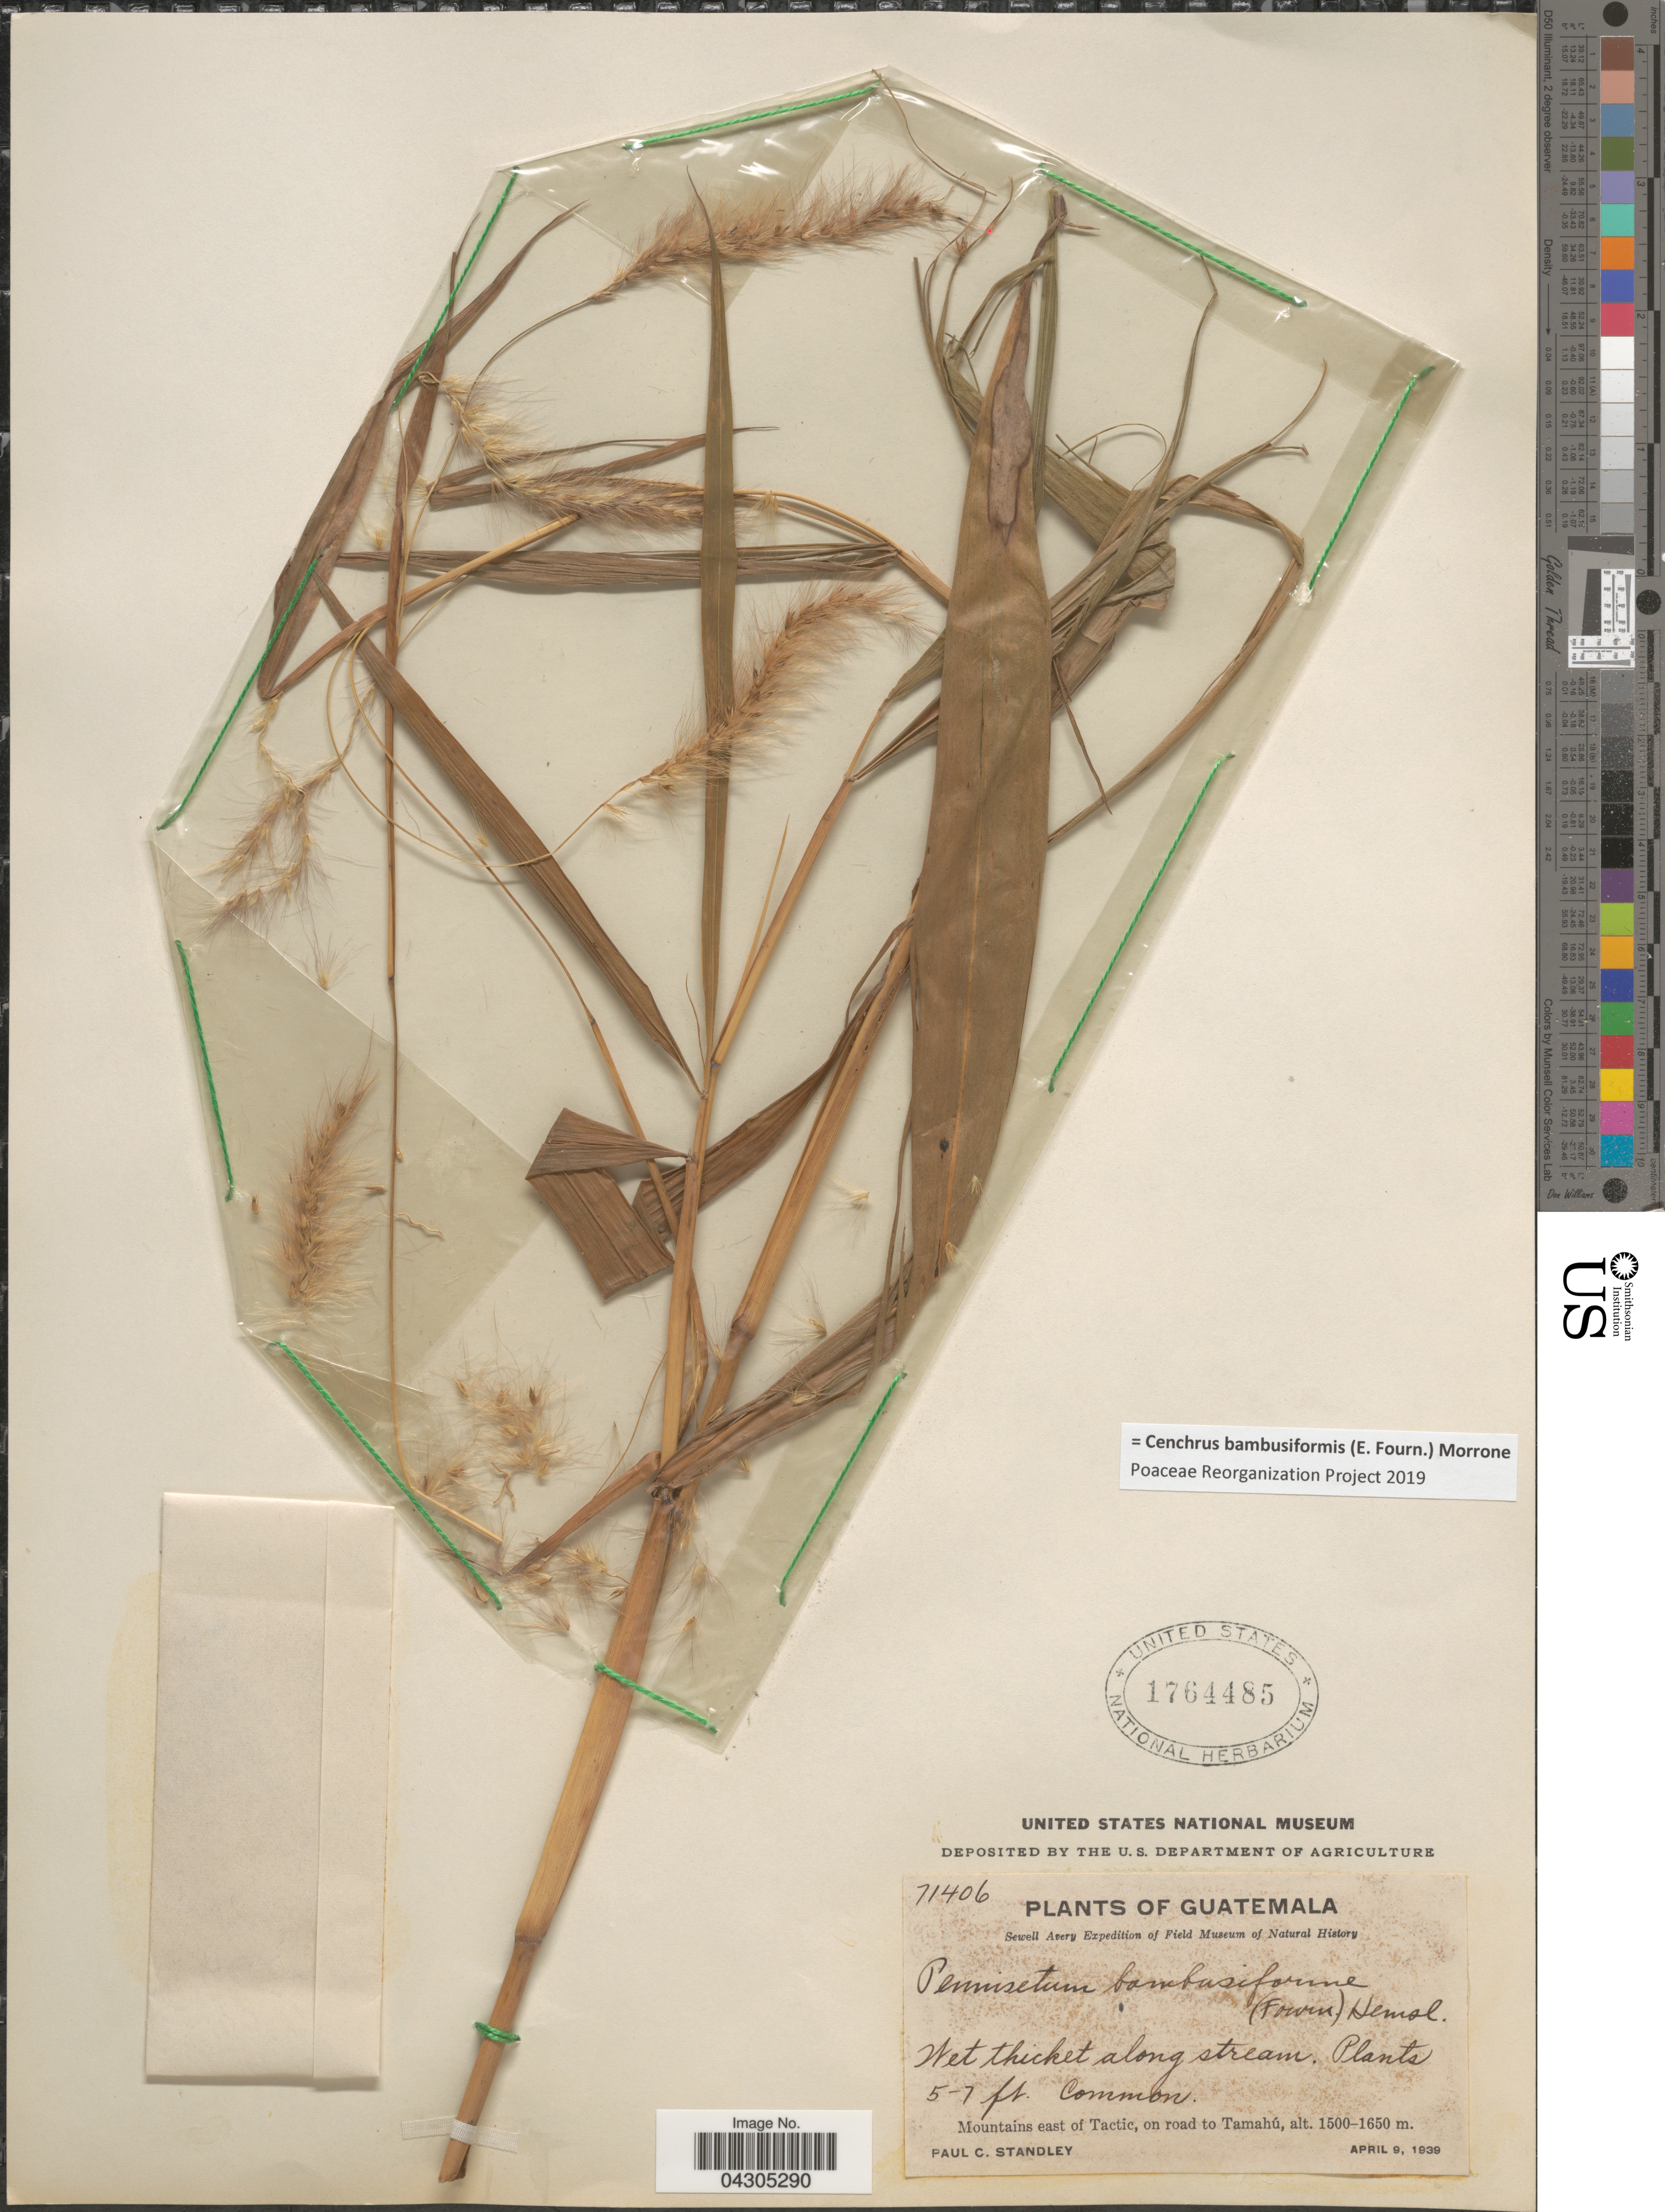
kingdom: Plantae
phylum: Tracheophyta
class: Liliopsida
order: Poales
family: Poaceae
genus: Cenchrus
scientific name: Cenchrus bambusiformis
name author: (E. Fourn.) Morrone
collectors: P. C. Standley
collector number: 71406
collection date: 1939-04-09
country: Guatemala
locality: Sewell Avery Expedition. Mountains east of Tactic, on road to Tamahú.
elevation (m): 1500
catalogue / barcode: US 1764485